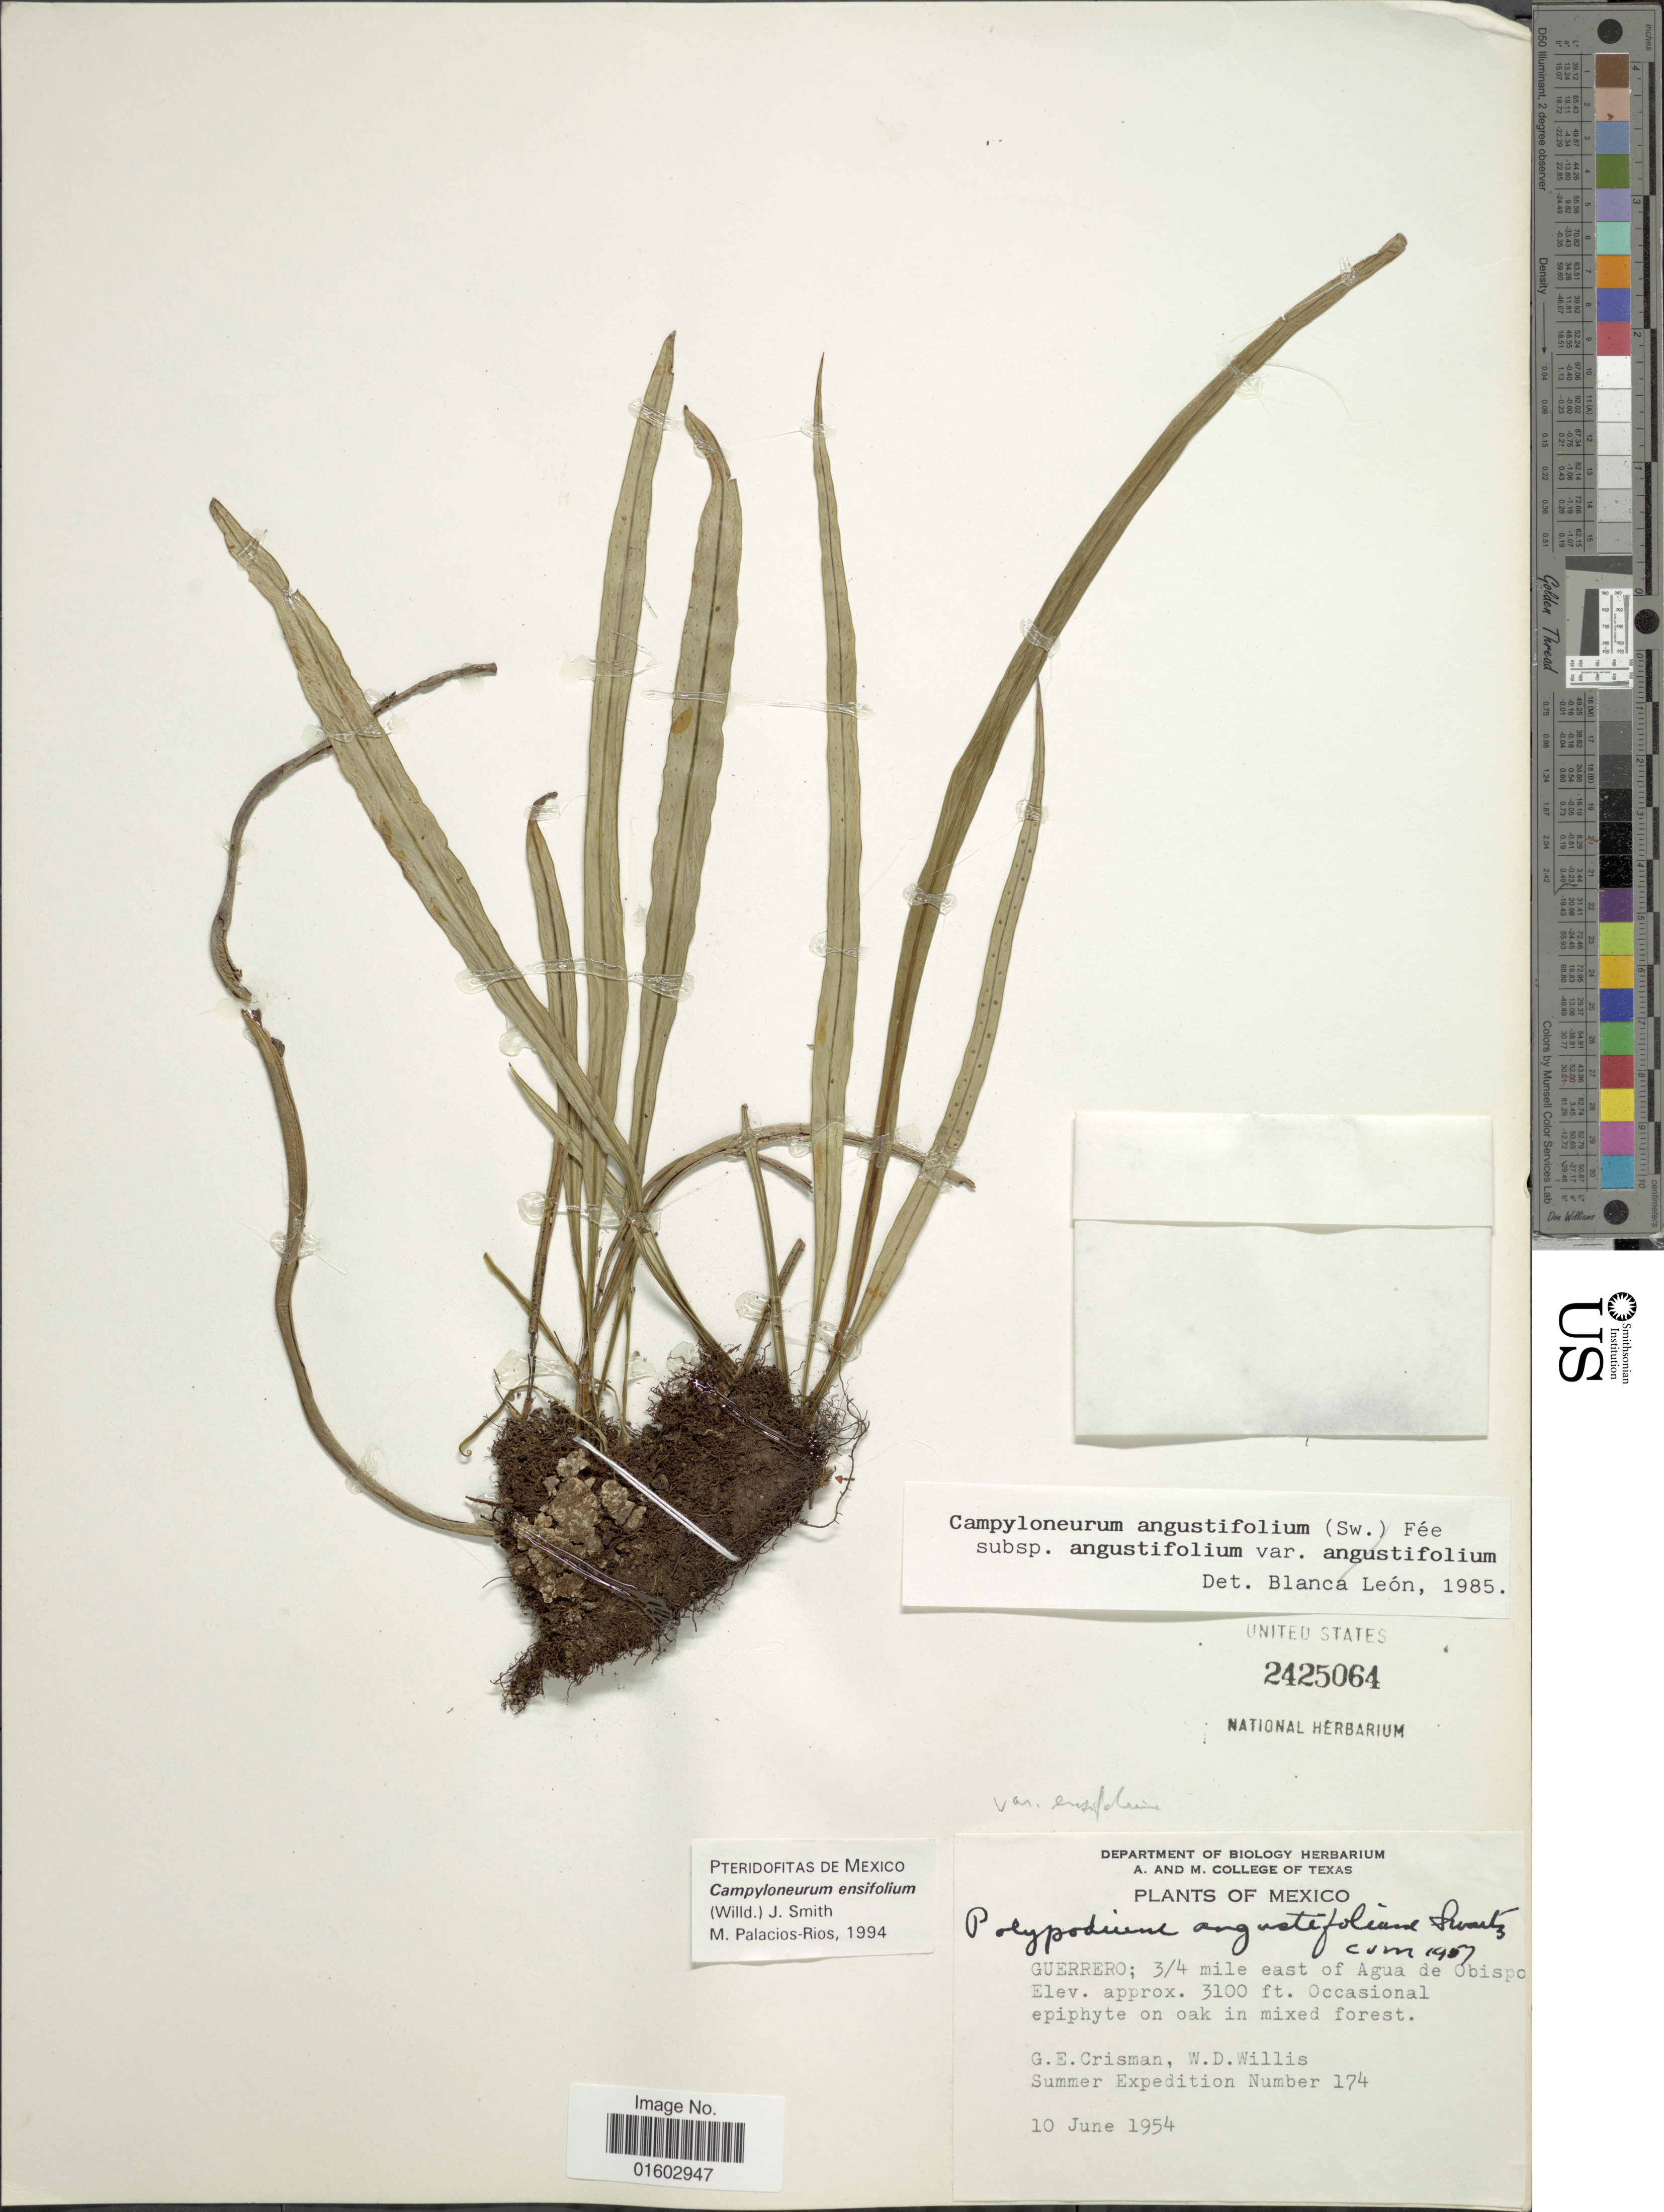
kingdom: Plantae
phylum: Tracheophyta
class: Polypodiopsida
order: Polypodiales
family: Polypodiaceae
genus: Campyloneurum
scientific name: Campyloneurum angustifolium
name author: (Sw.) Fée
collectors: G. Crisman & W. Willis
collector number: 174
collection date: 1954-06-10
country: Mexico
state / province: Guerrero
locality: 3/4 miles east of Agua de Obispo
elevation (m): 945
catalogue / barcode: US 2425064